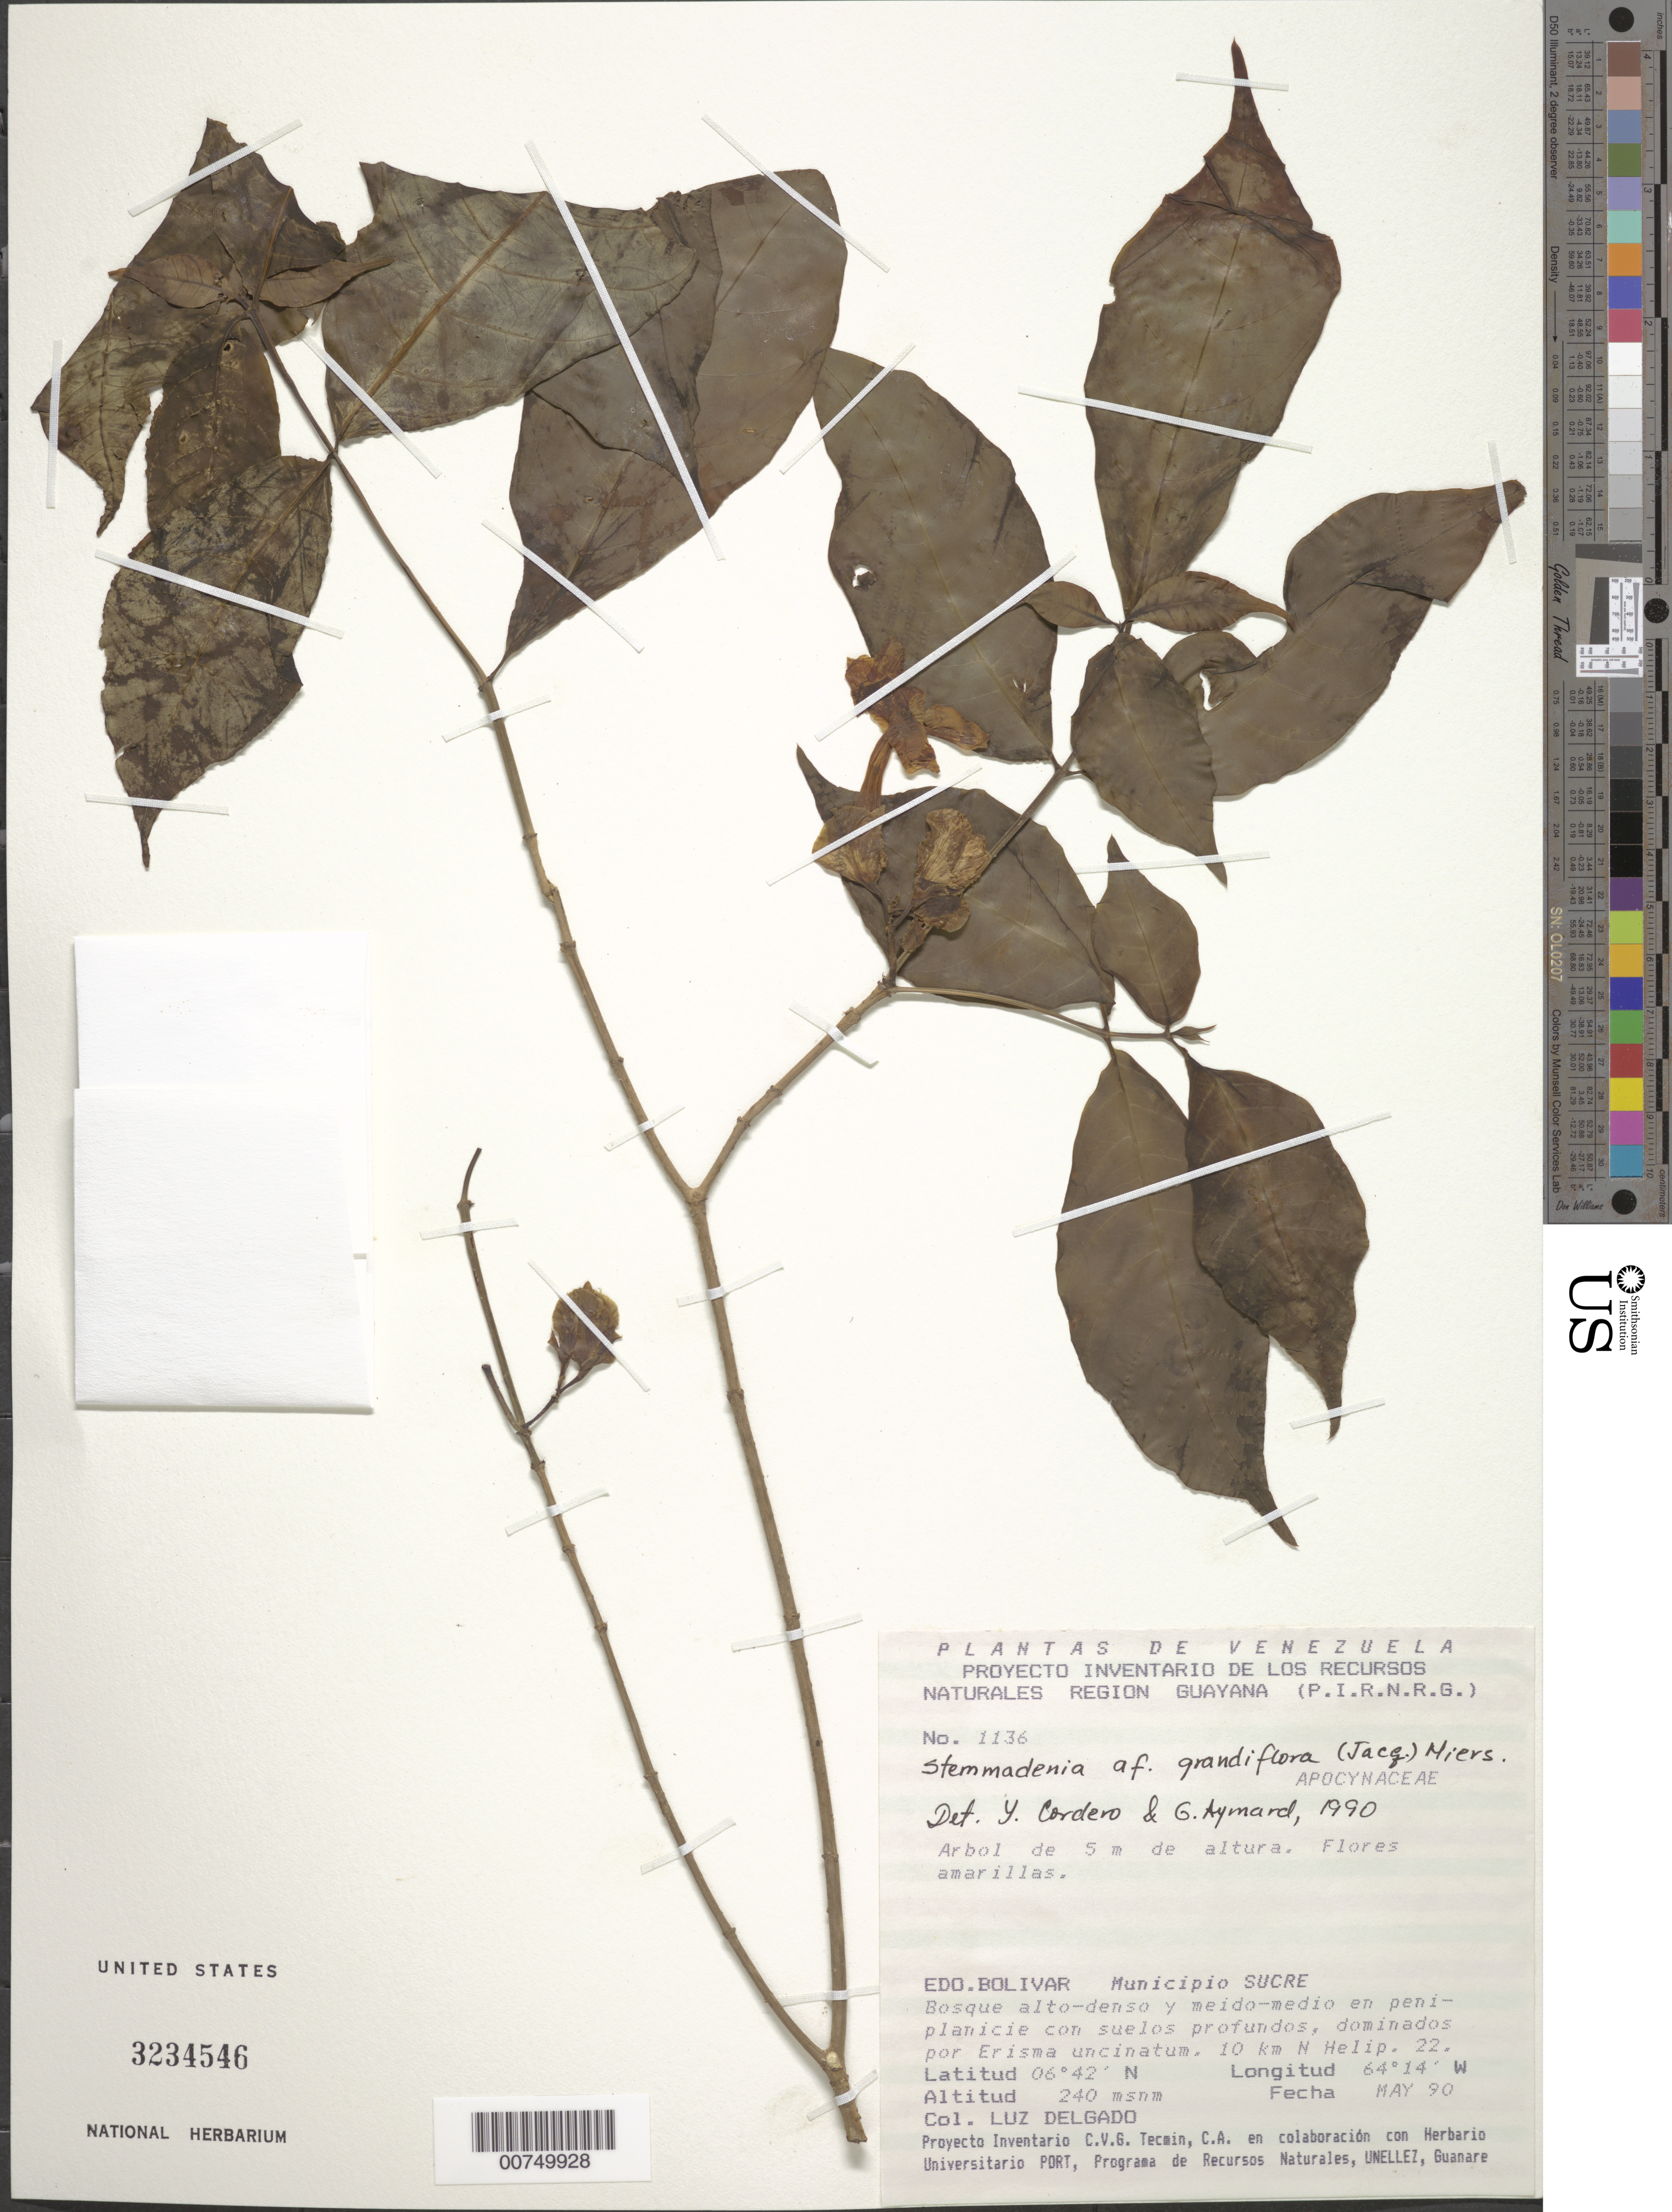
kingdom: Plantae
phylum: Tracheophyta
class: Magnoliopsida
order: Gentianales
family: Apocynaceae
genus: Stemmadenia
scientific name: Stemmadenia grandiflora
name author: (Jacq.) Miers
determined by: Cordero, Y.; Aymard C., G. A.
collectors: L. Delgado V.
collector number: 1136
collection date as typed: May-90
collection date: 1990-05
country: Venezuela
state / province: Bolívar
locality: Mun. Sucre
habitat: Medium-sized forest in poorly drained plain; Helicopter stop 22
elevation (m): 240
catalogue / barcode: US 3234546